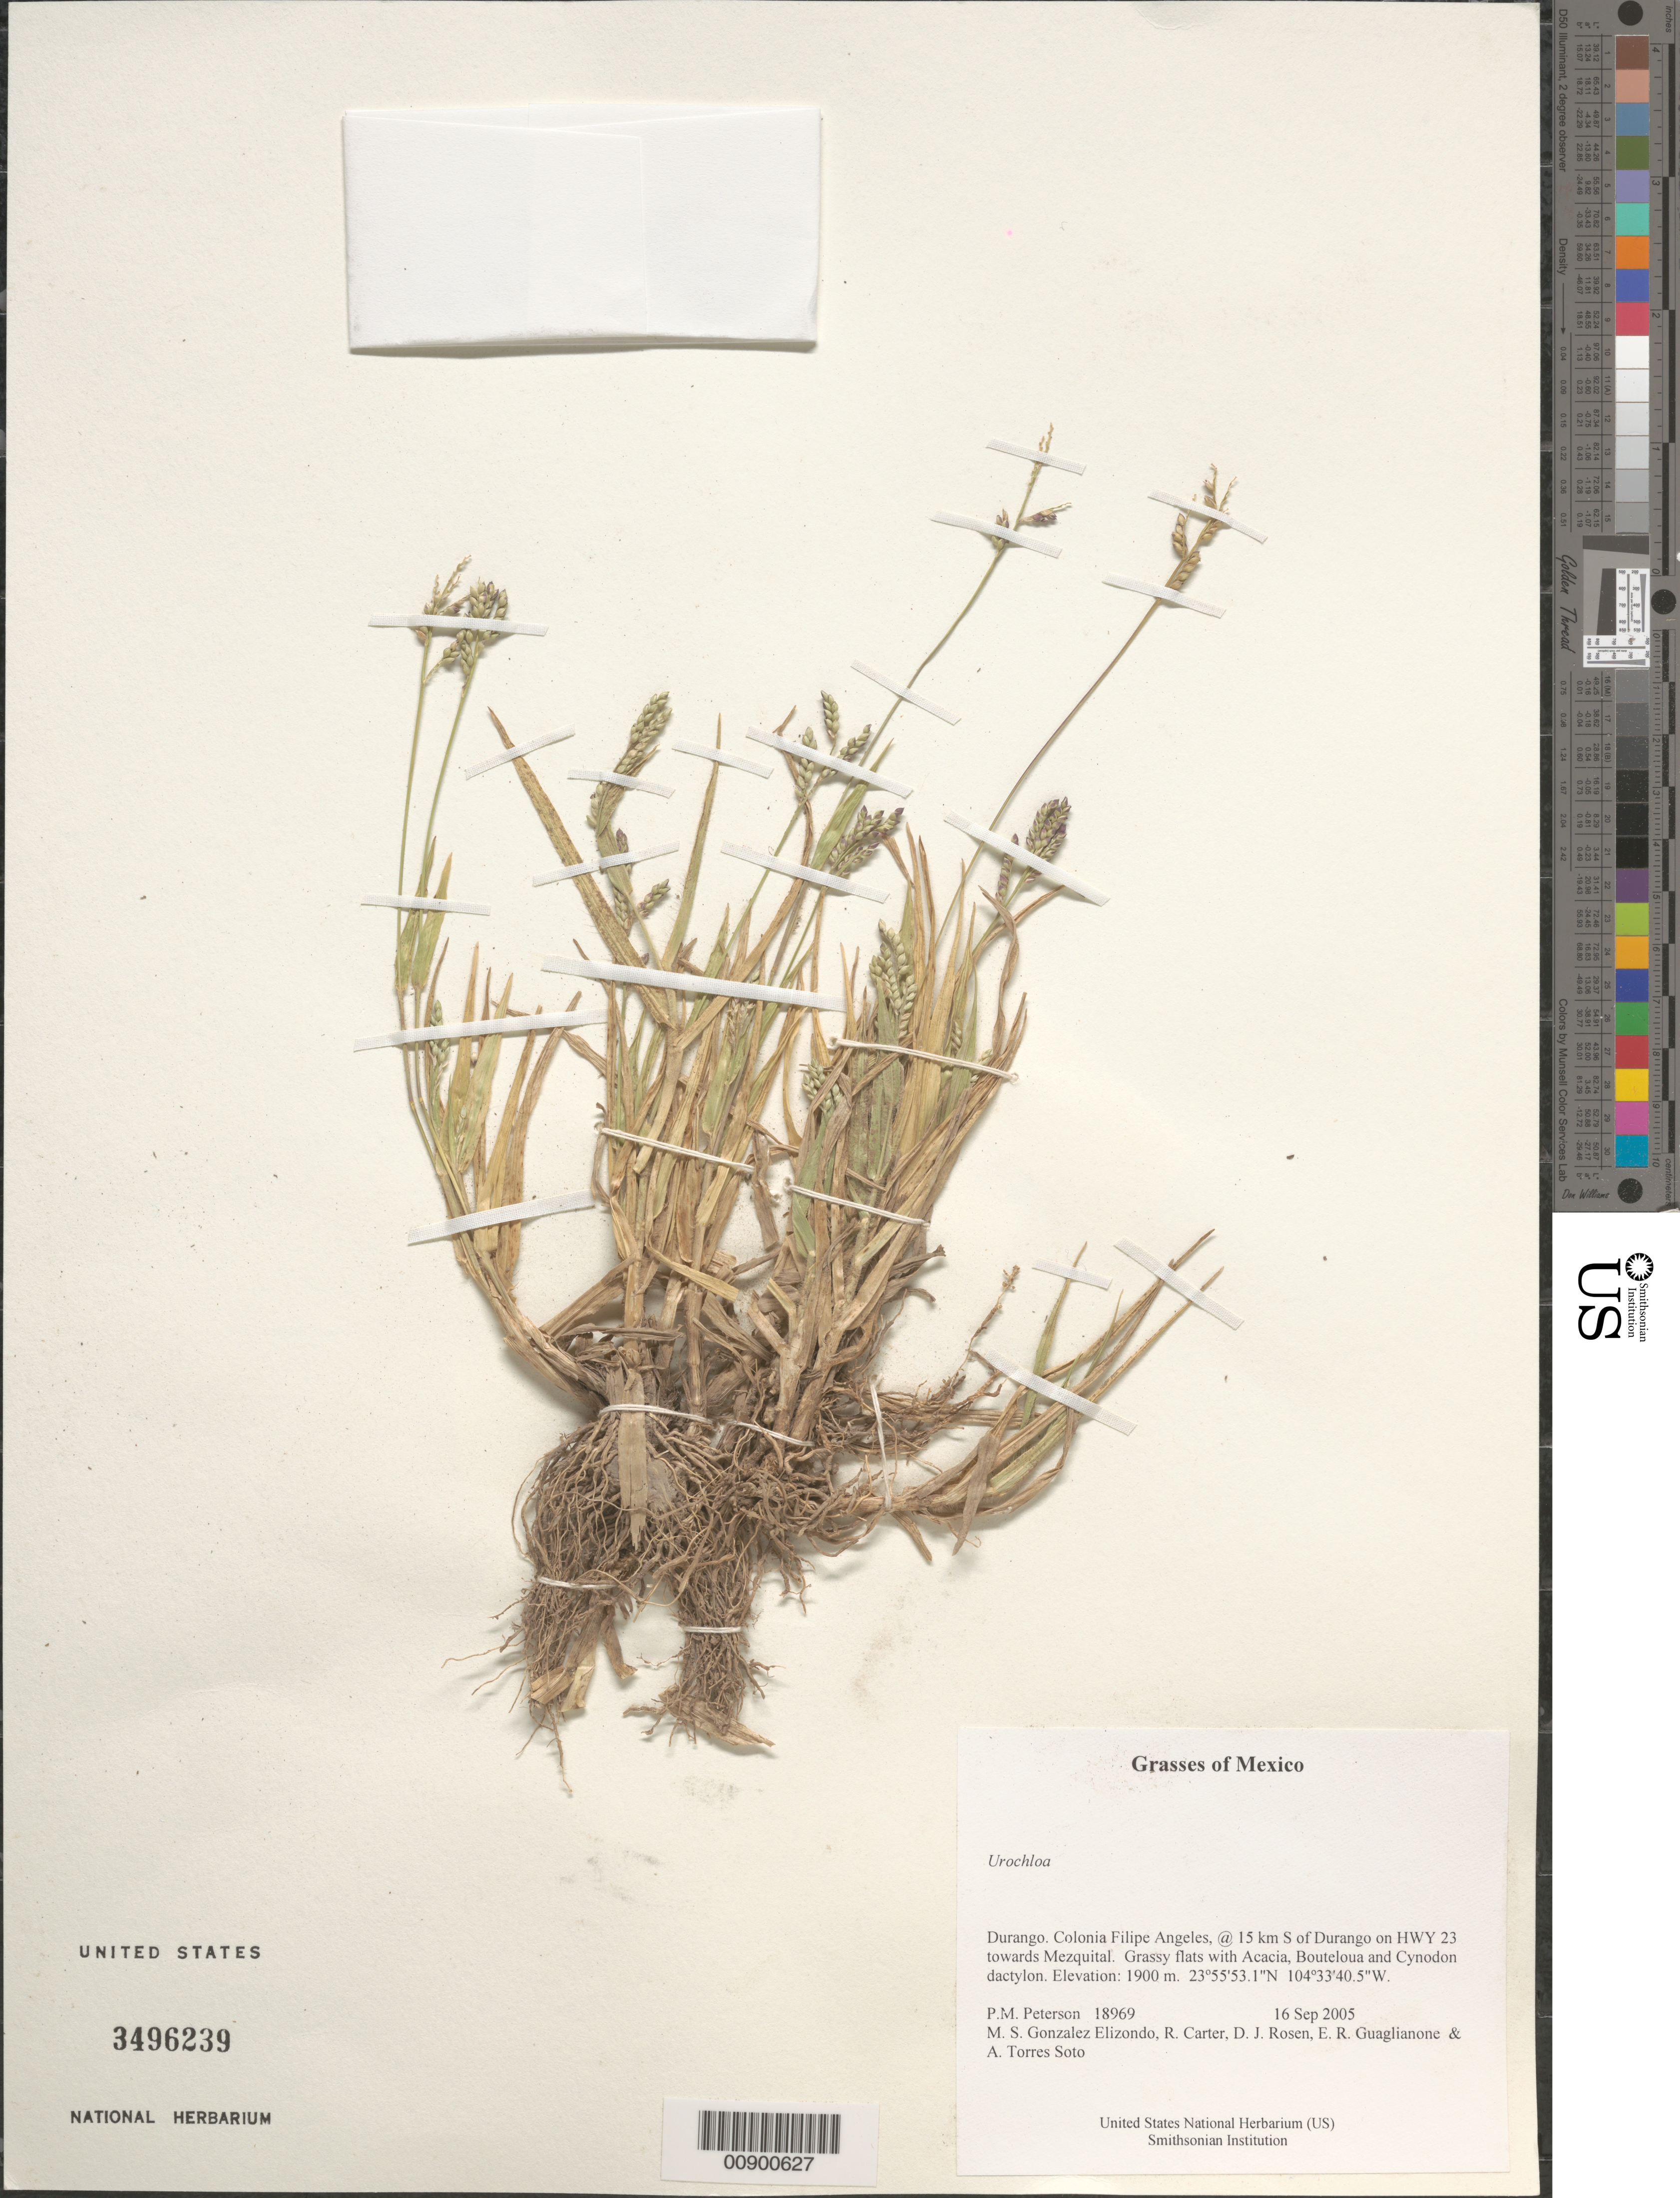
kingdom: Plantae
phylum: Tracheophyta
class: Liliopsida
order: Poales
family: Poaceae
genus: Urochloa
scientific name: Urochloa sp.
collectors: P. M. Peterson, M. S. González-Elizondo, R. Carter, D. J. Rosen, E. R. Guaglianone & A. Torres Soto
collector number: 18969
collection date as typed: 16 Sep 2005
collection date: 2005-09-16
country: Mexico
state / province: Durango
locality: Colonia Filipe Angeles, @ 15 km S of Durango on HWY 23 towards Mezquital. Grassy flats with Acacia, Bouteloua and Cynodon dactylon.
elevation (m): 1900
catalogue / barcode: US 3496239